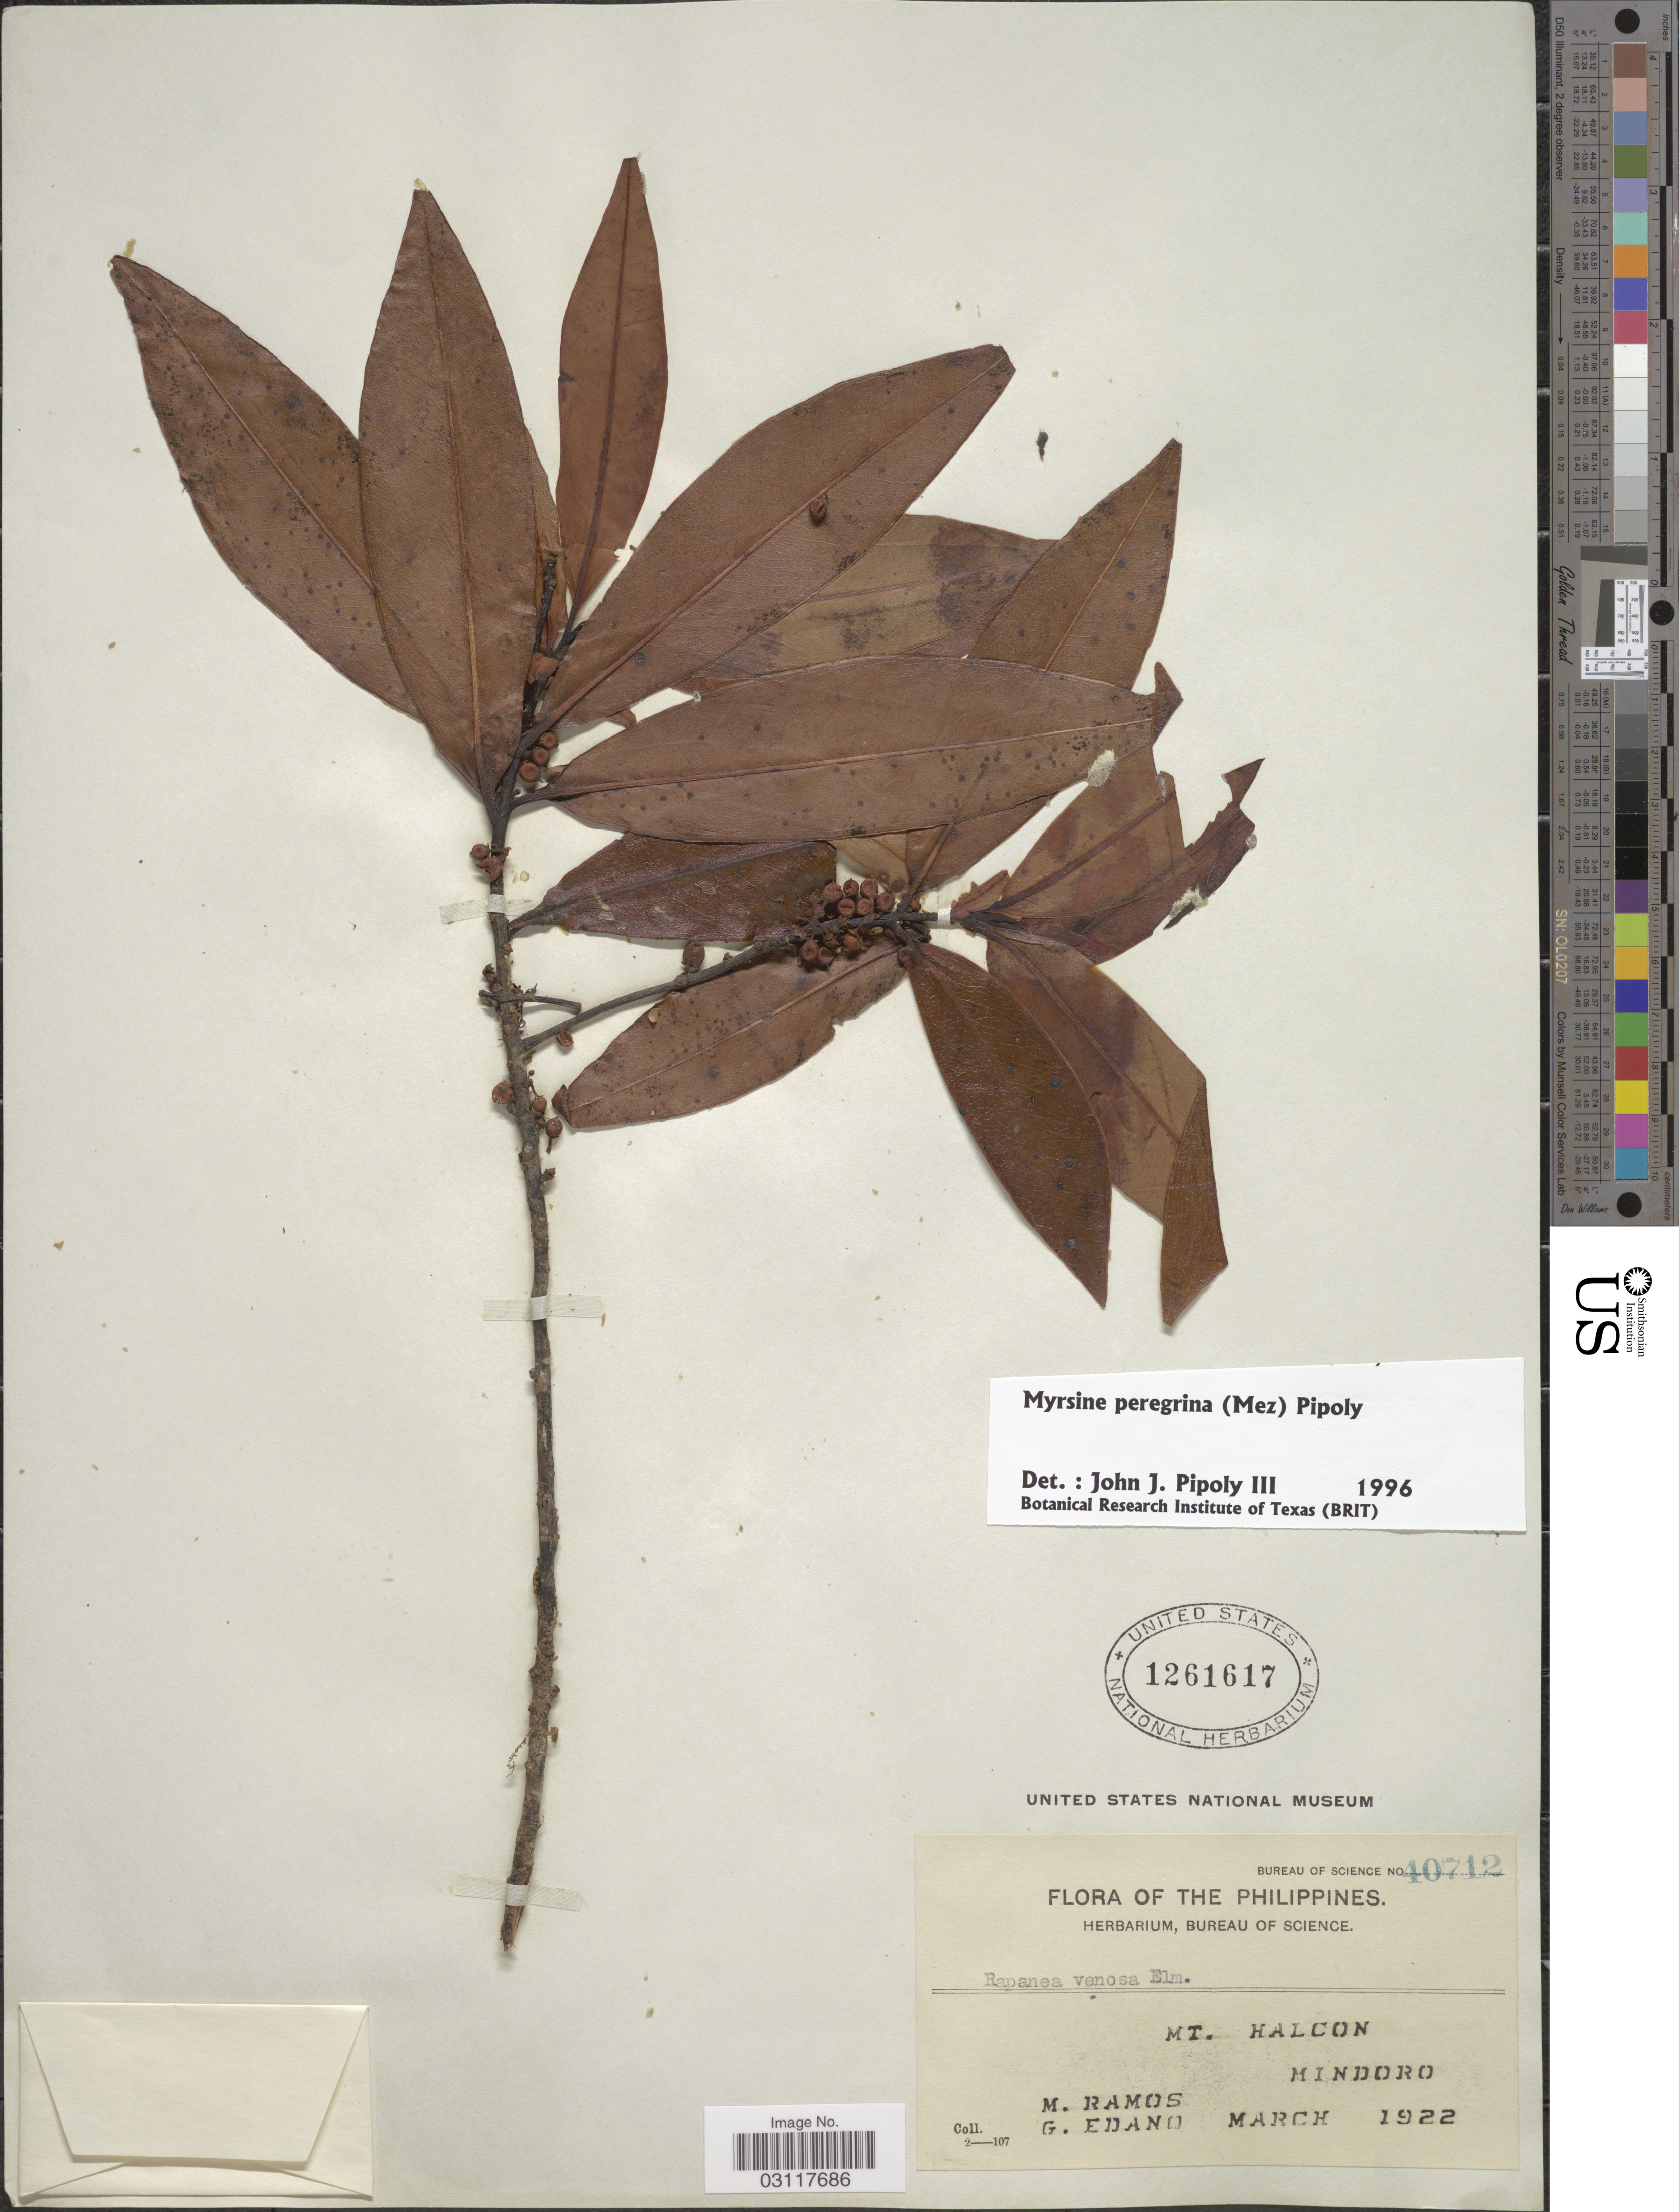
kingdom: Plantae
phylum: Tracheophyta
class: Magnoliopsida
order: Ericales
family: Primulaceae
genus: Myrsine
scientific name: Myrsine peregrina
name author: (Mez) Pipoly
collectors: M. Ramos & G. Edaño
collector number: Bureau of Science 40712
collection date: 1922-03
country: Philippines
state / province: Mimaropa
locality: Mt. Halcon, Mindoro.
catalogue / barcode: US 1261617